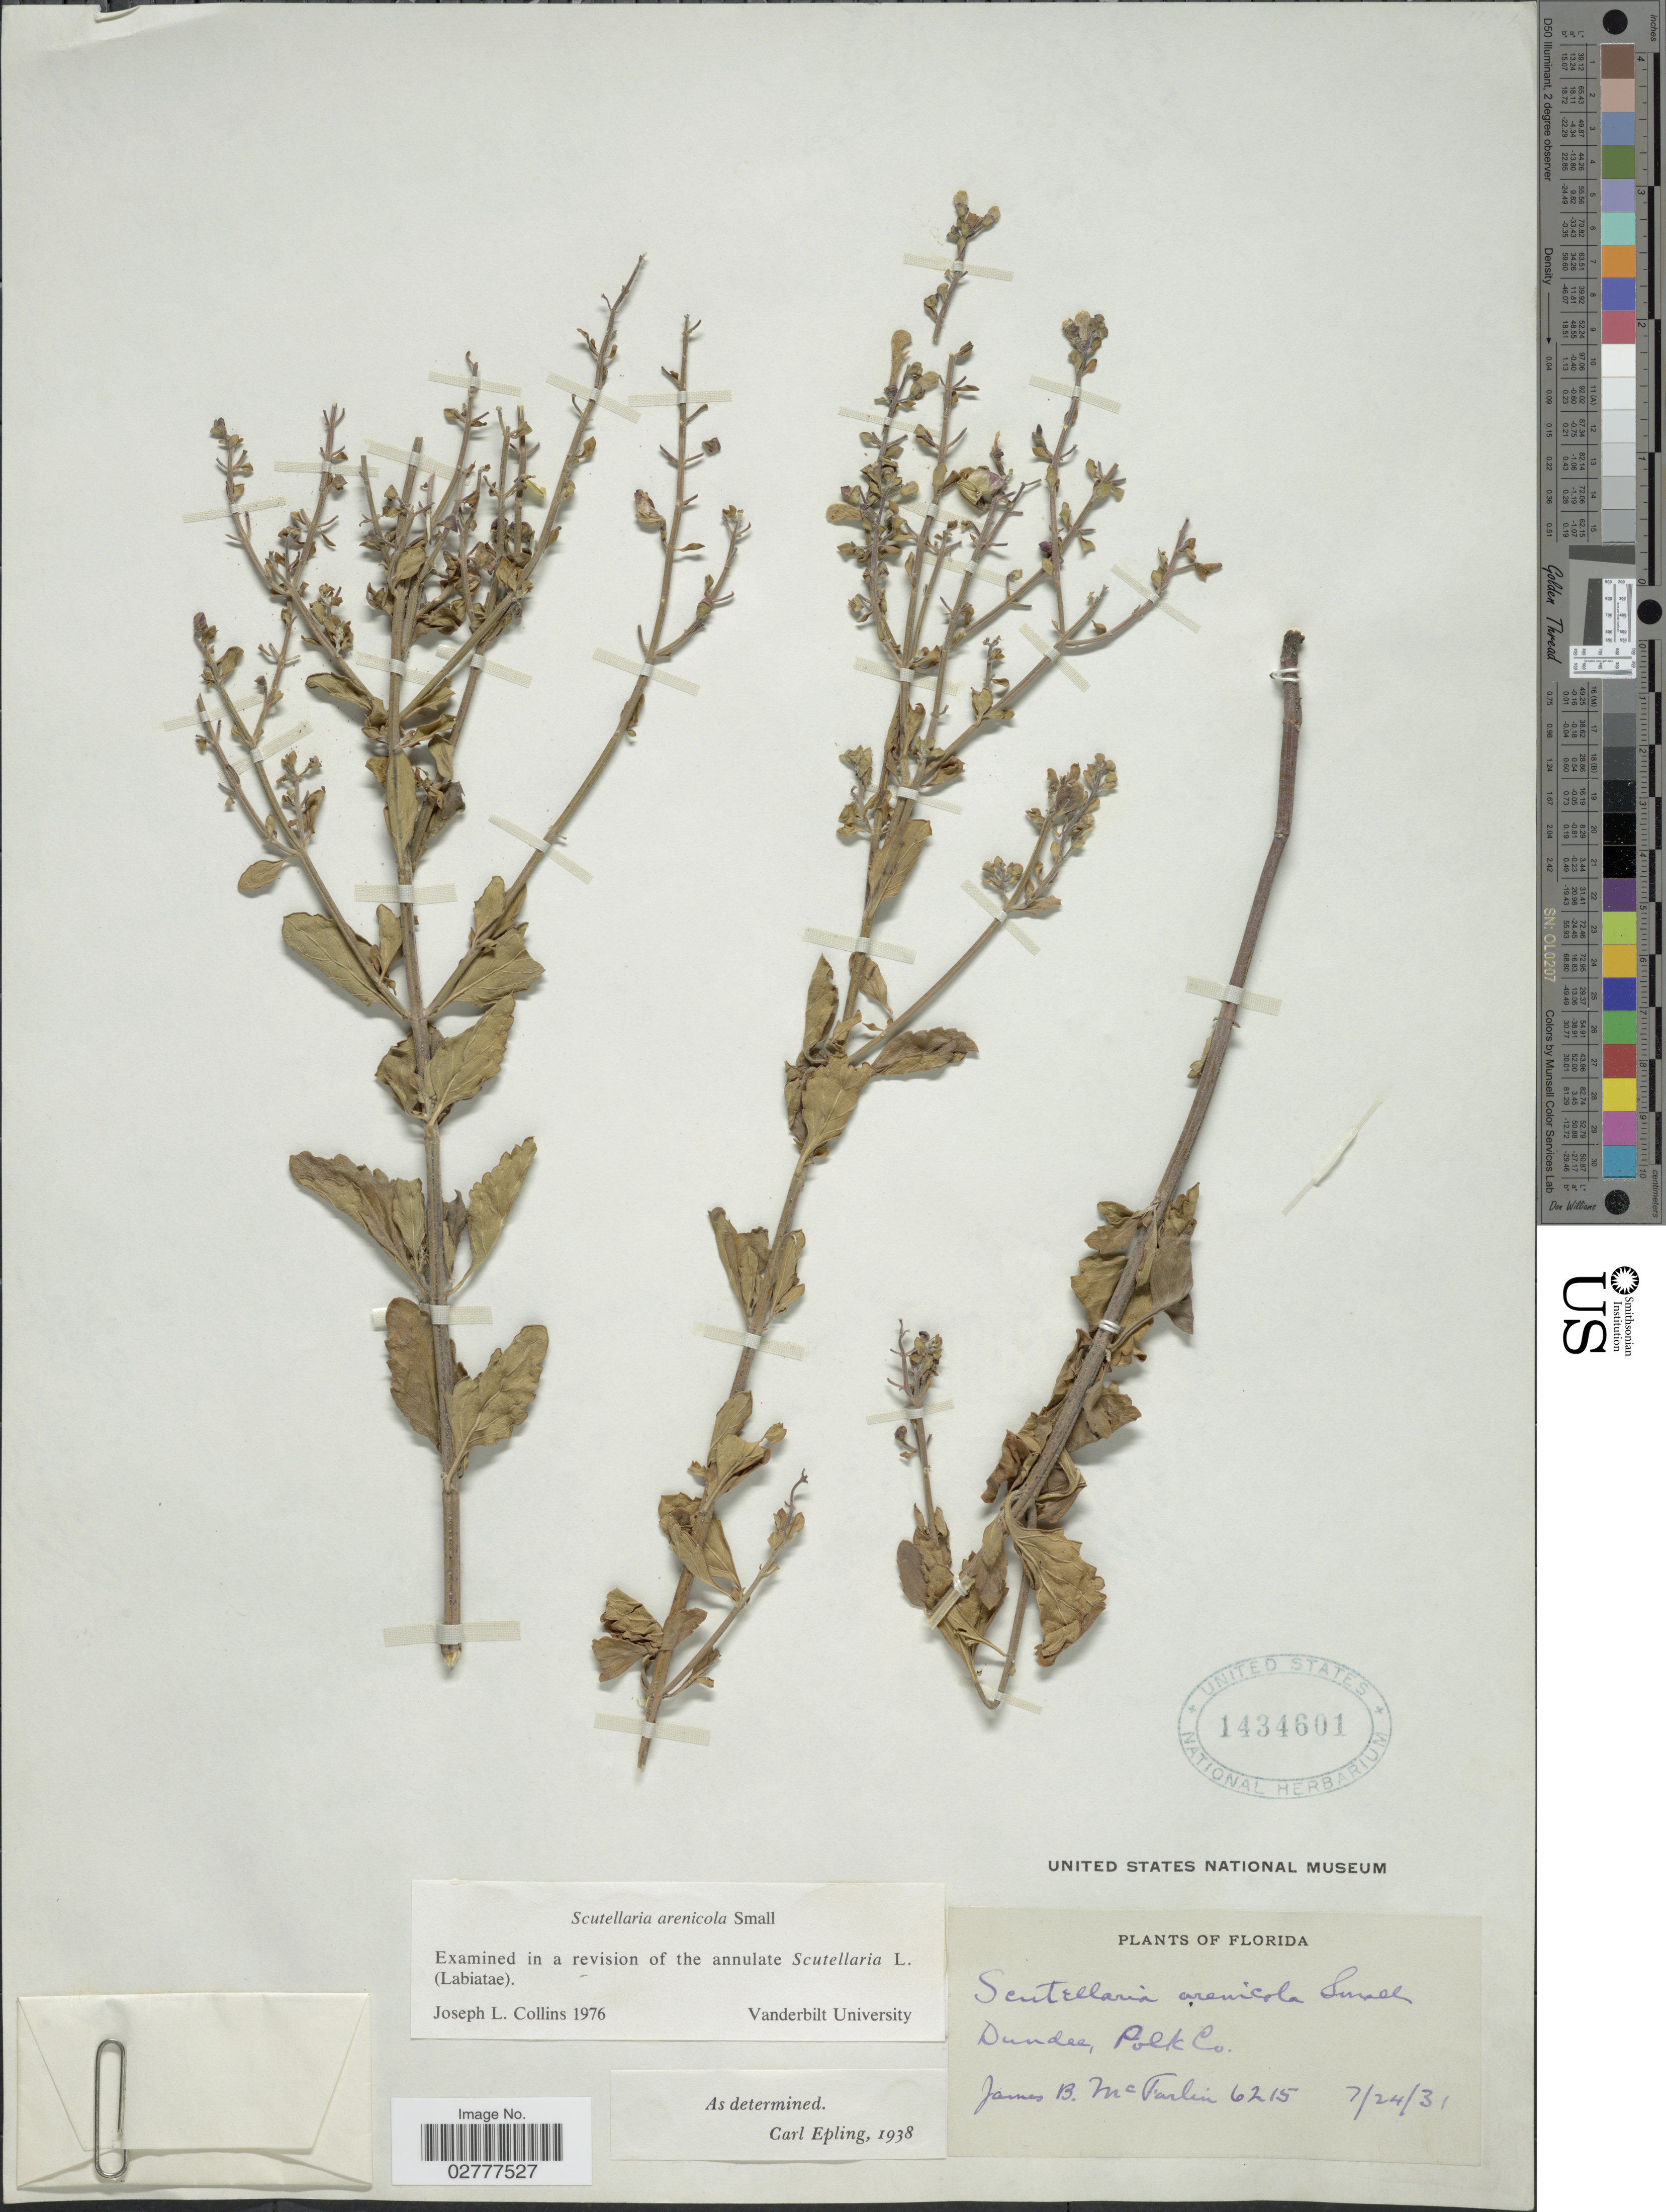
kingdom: Plantae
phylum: Tracheophyta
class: Magnoliopsida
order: Lamiales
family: Lamiaceae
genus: Scutellaria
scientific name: Scutellaria arenicola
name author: Small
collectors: J. McFarlin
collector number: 6215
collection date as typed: Transcribed d/m/y: 24/7/31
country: United States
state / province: Florida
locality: Dundee, Polk Co.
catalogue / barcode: US 1434601